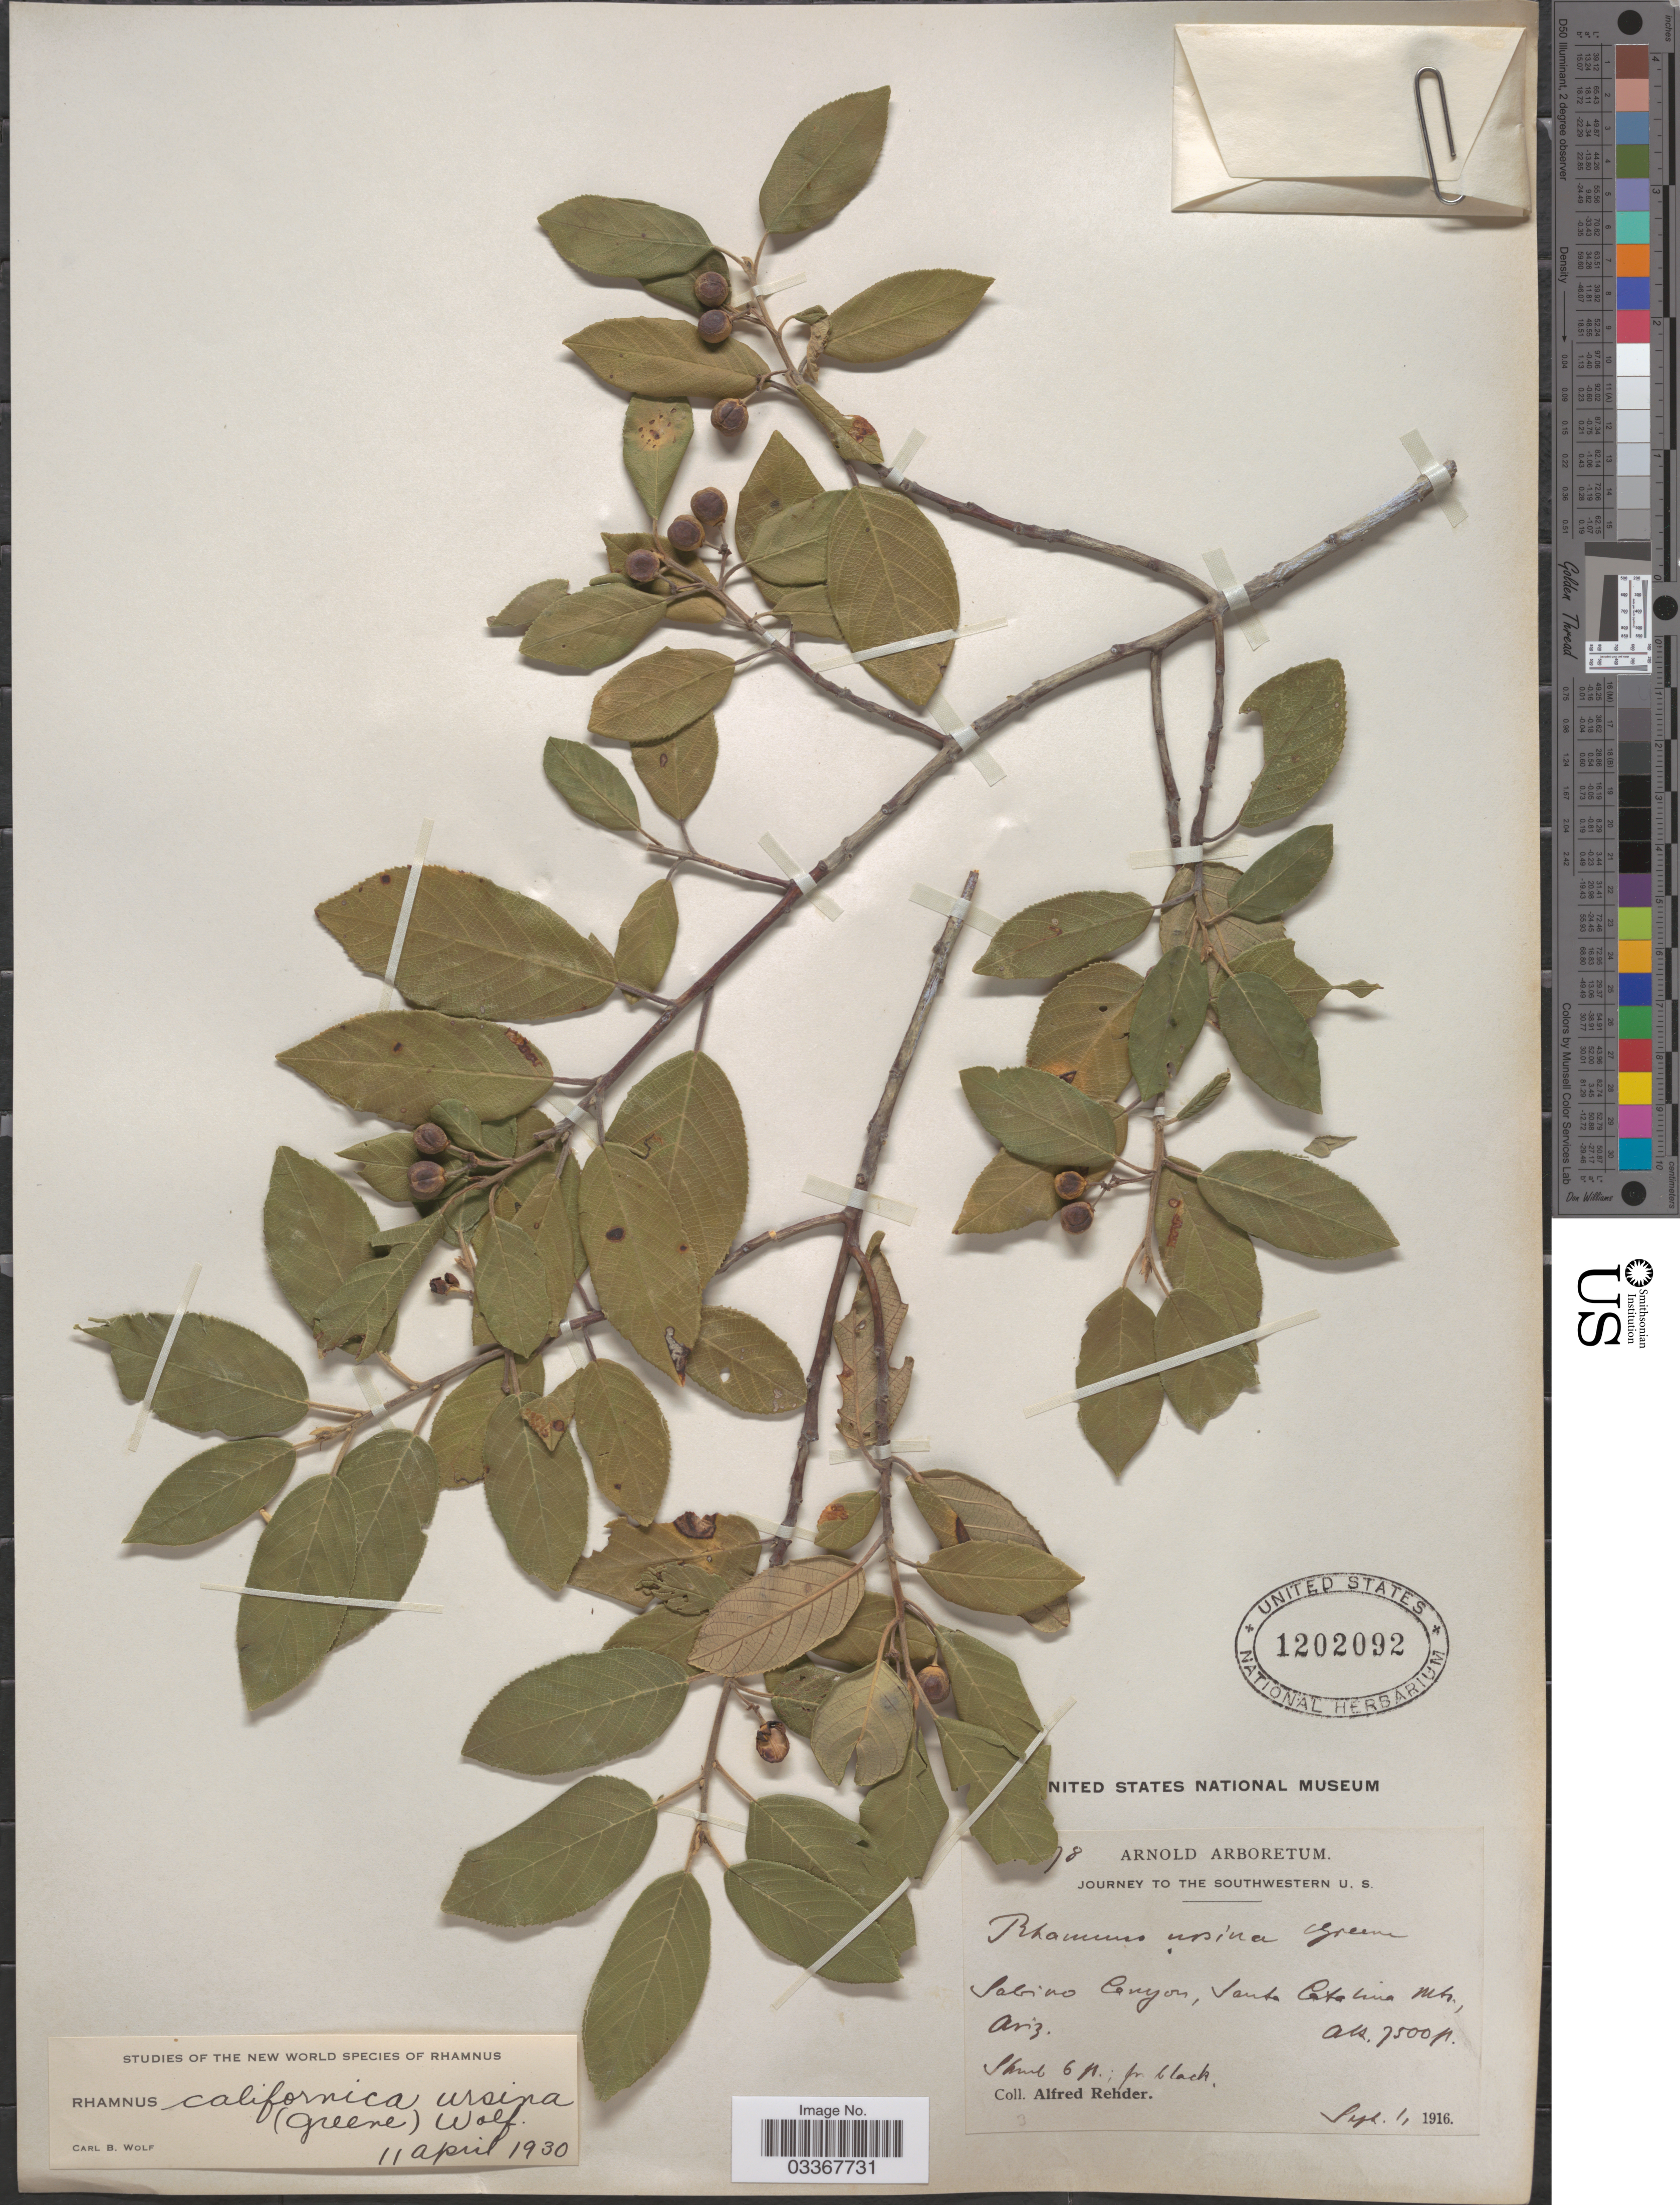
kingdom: Plantae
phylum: Tracheophyta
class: Magnoliopsida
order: Rosales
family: Rhamnaceae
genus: Frangula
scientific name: Frangula californica subsp. ursina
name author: (Greene) Kartesz & Gandhi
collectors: A. Rehder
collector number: !78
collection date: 1916-09-01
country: United States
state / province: Arizona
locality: The southwestern U.S., Sabino Canyon, Santa Catalina Mts.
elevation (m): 2286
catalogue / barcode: US 1202092